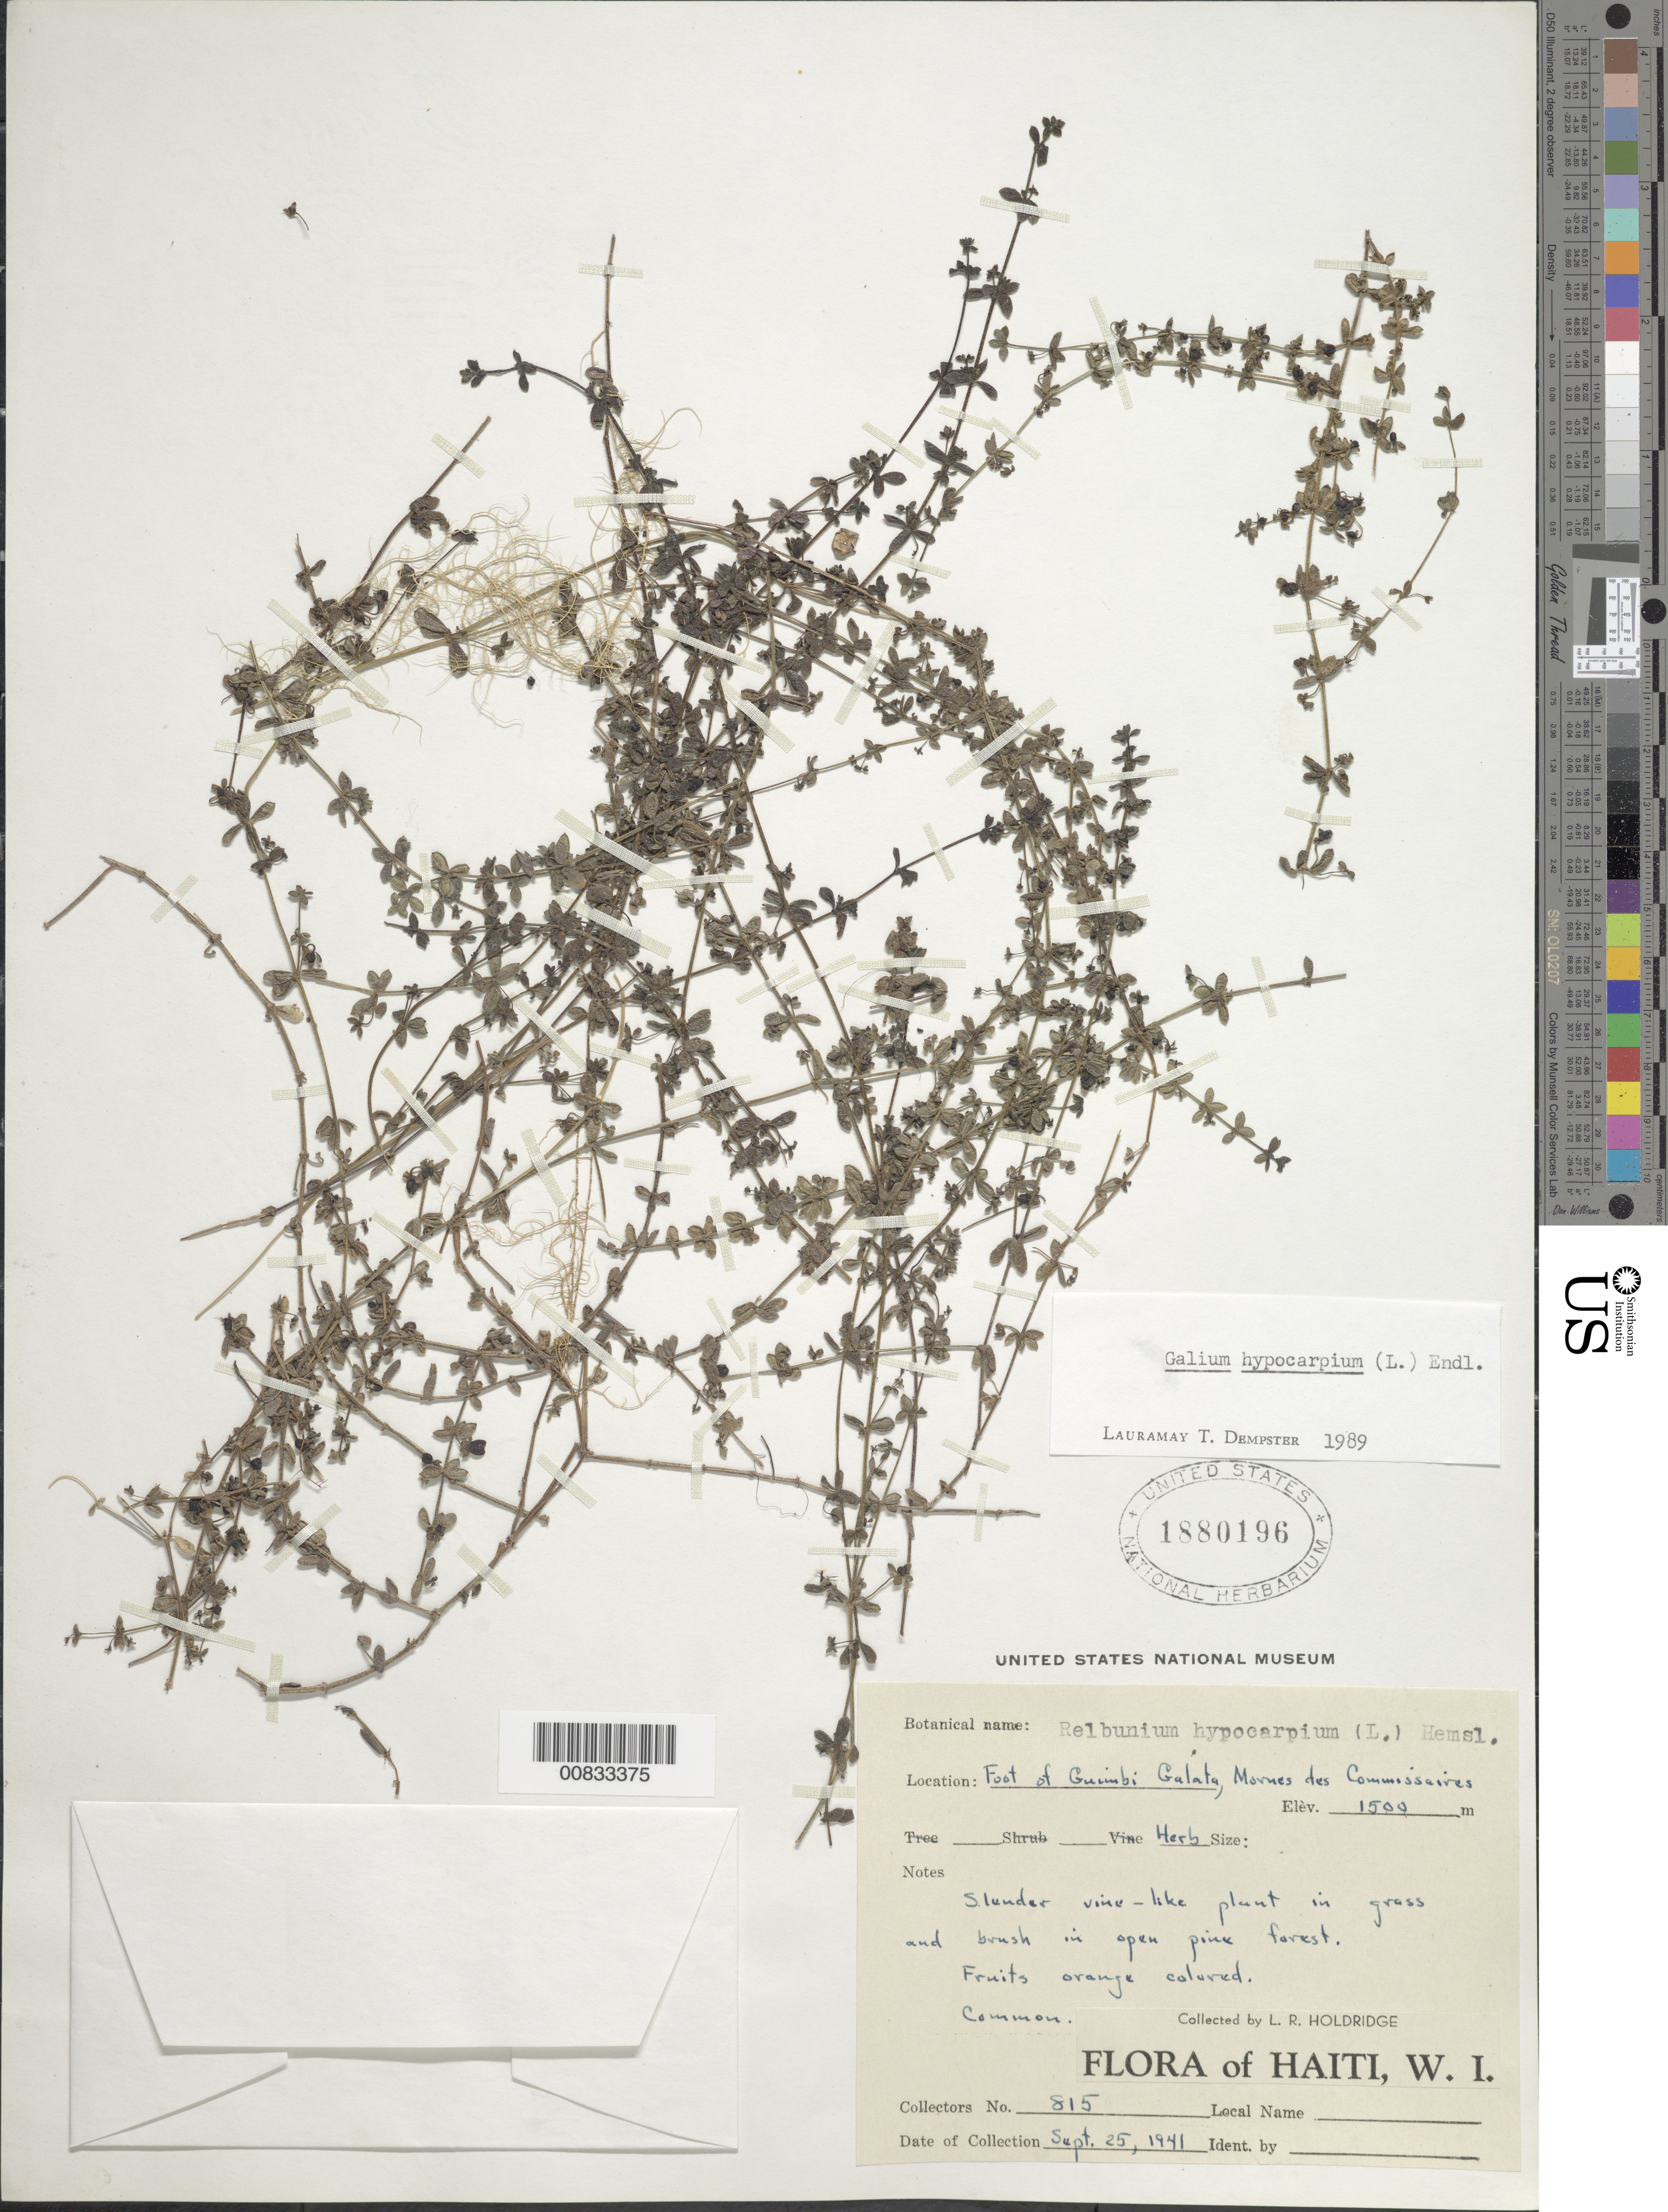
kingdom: Plantae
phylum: Tracheophyta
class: Magnoliopsida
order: Gentianales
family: Rubiaceae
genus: Galium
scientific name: Galium hypocarpium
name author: (L.) Endl. ex Griseb.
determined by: Dempster, L. T.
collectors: L. Holdridge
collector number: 815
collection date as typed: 25 Sep 1941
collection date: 1941-09-25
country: Haiti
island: Hispaniola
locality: Foot of Guimbi Galata, Mornes des Commissaires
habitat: In grass and brush in open pine forest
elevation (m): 1500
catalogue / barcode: US 1880196